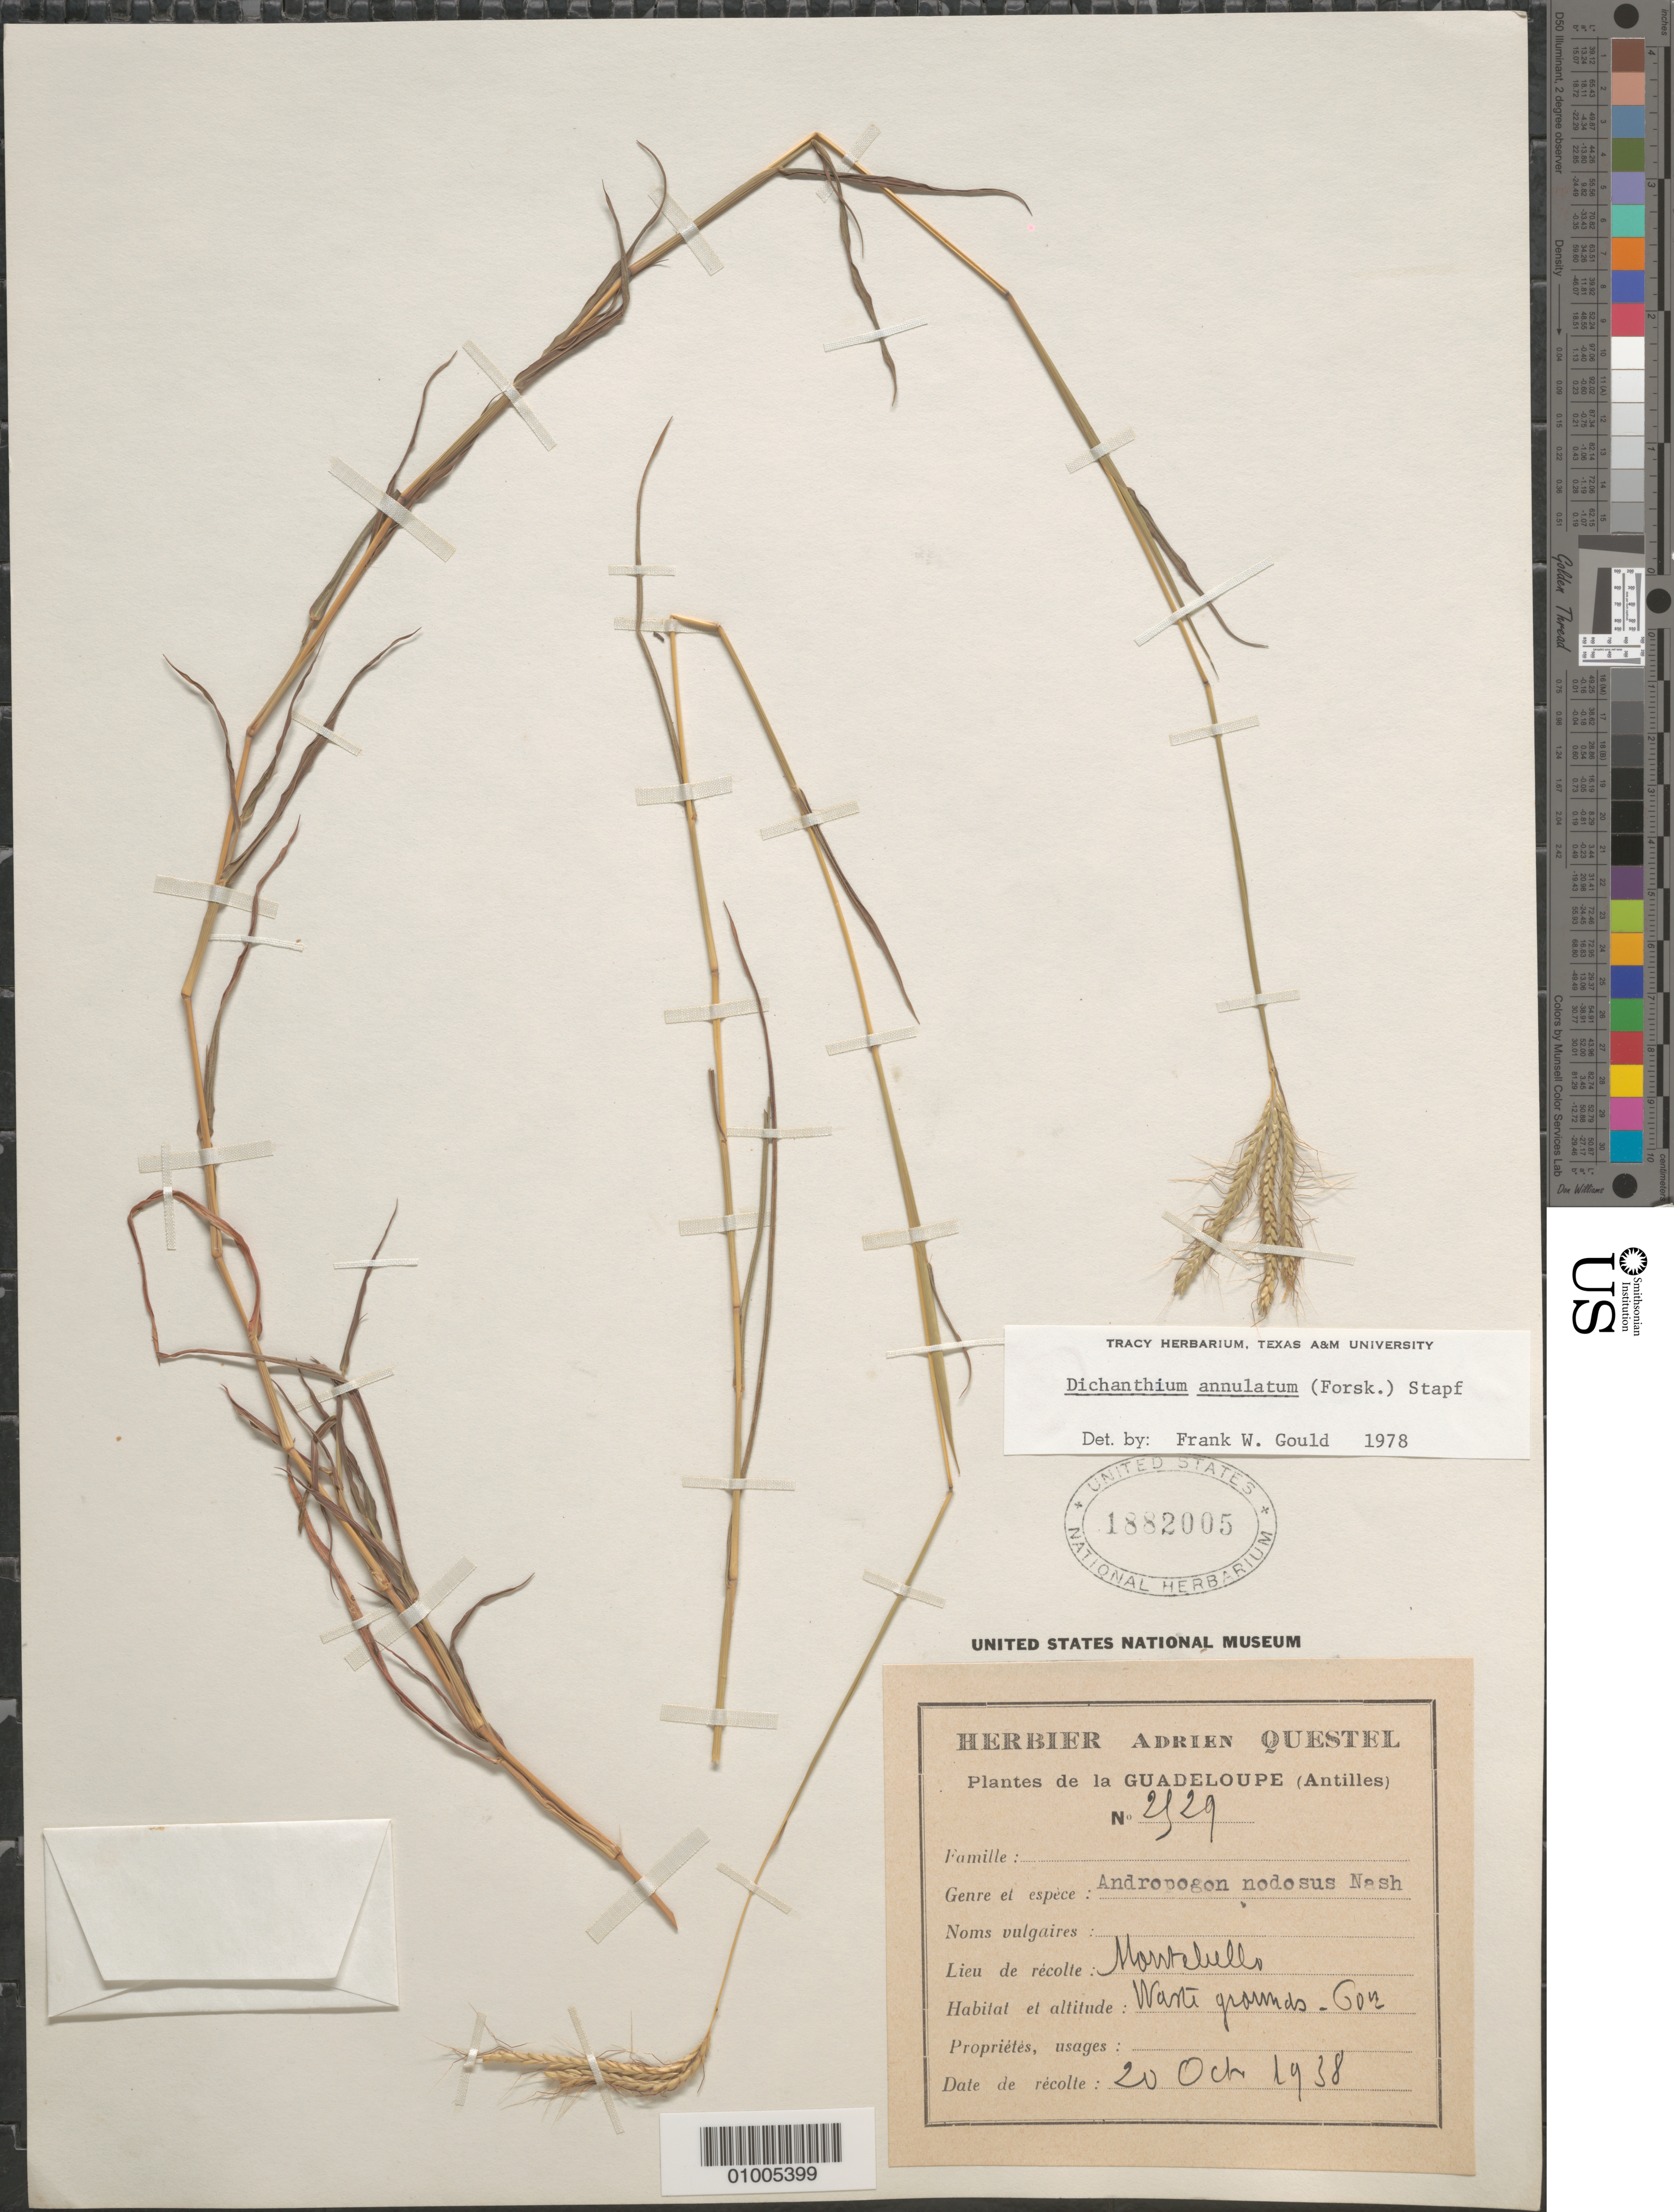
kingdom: Plantae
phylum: Tracheophyta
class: Liliopsida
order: Poales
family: Poaceae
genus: Dichanthium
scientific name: Dichanthium annulatum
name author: (Forssk.) Stapf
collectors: A. Questel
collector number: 2329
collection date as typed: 20 Oct 1938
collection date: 1938-10-20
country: Guadeloupe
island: Basse Terre [Guadeloupe]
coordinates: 0 N, 0 E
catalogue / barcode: US 1882005